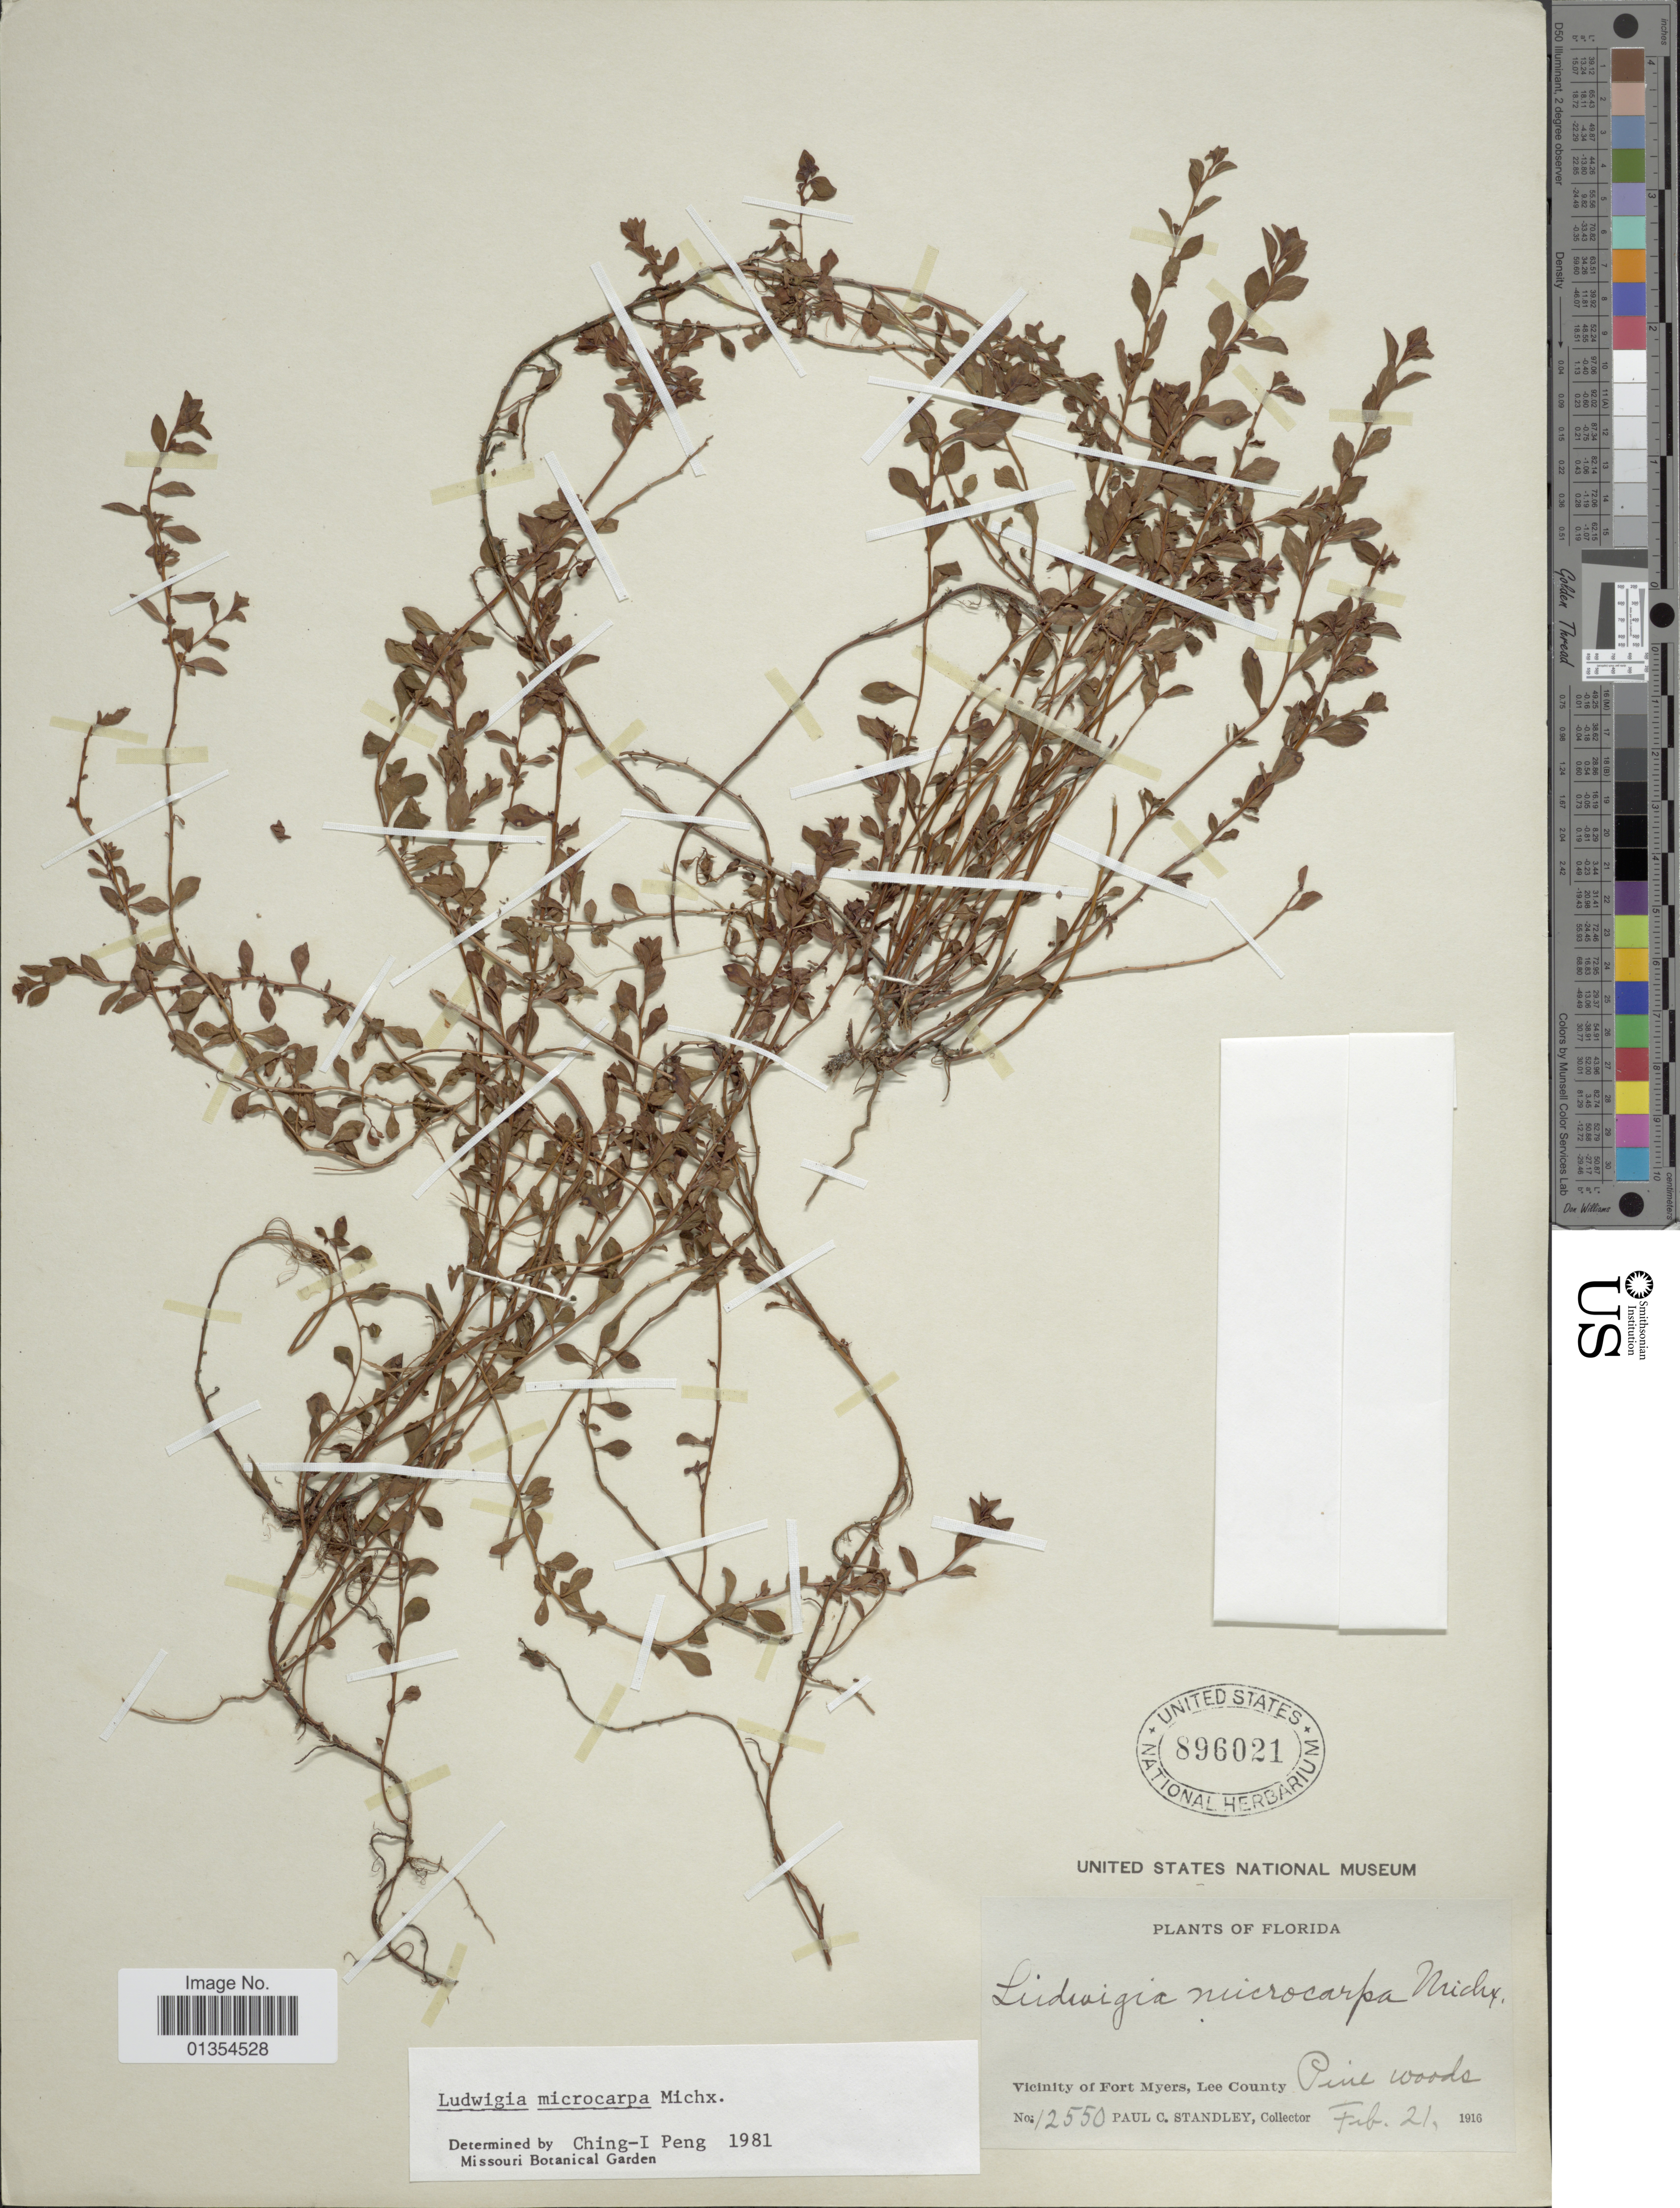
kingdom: Plantae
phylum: Tracheophyta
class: Magnoliopsida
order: Myrtales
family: Onagraceae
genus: Ludwigia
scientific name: Ludwigia microcarpa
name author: Michx.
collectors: P. C. Standley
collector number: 12550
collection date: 1916-02-21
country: United States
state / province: Florida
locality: Vicinity of Fort Myers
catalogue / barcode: US 896021